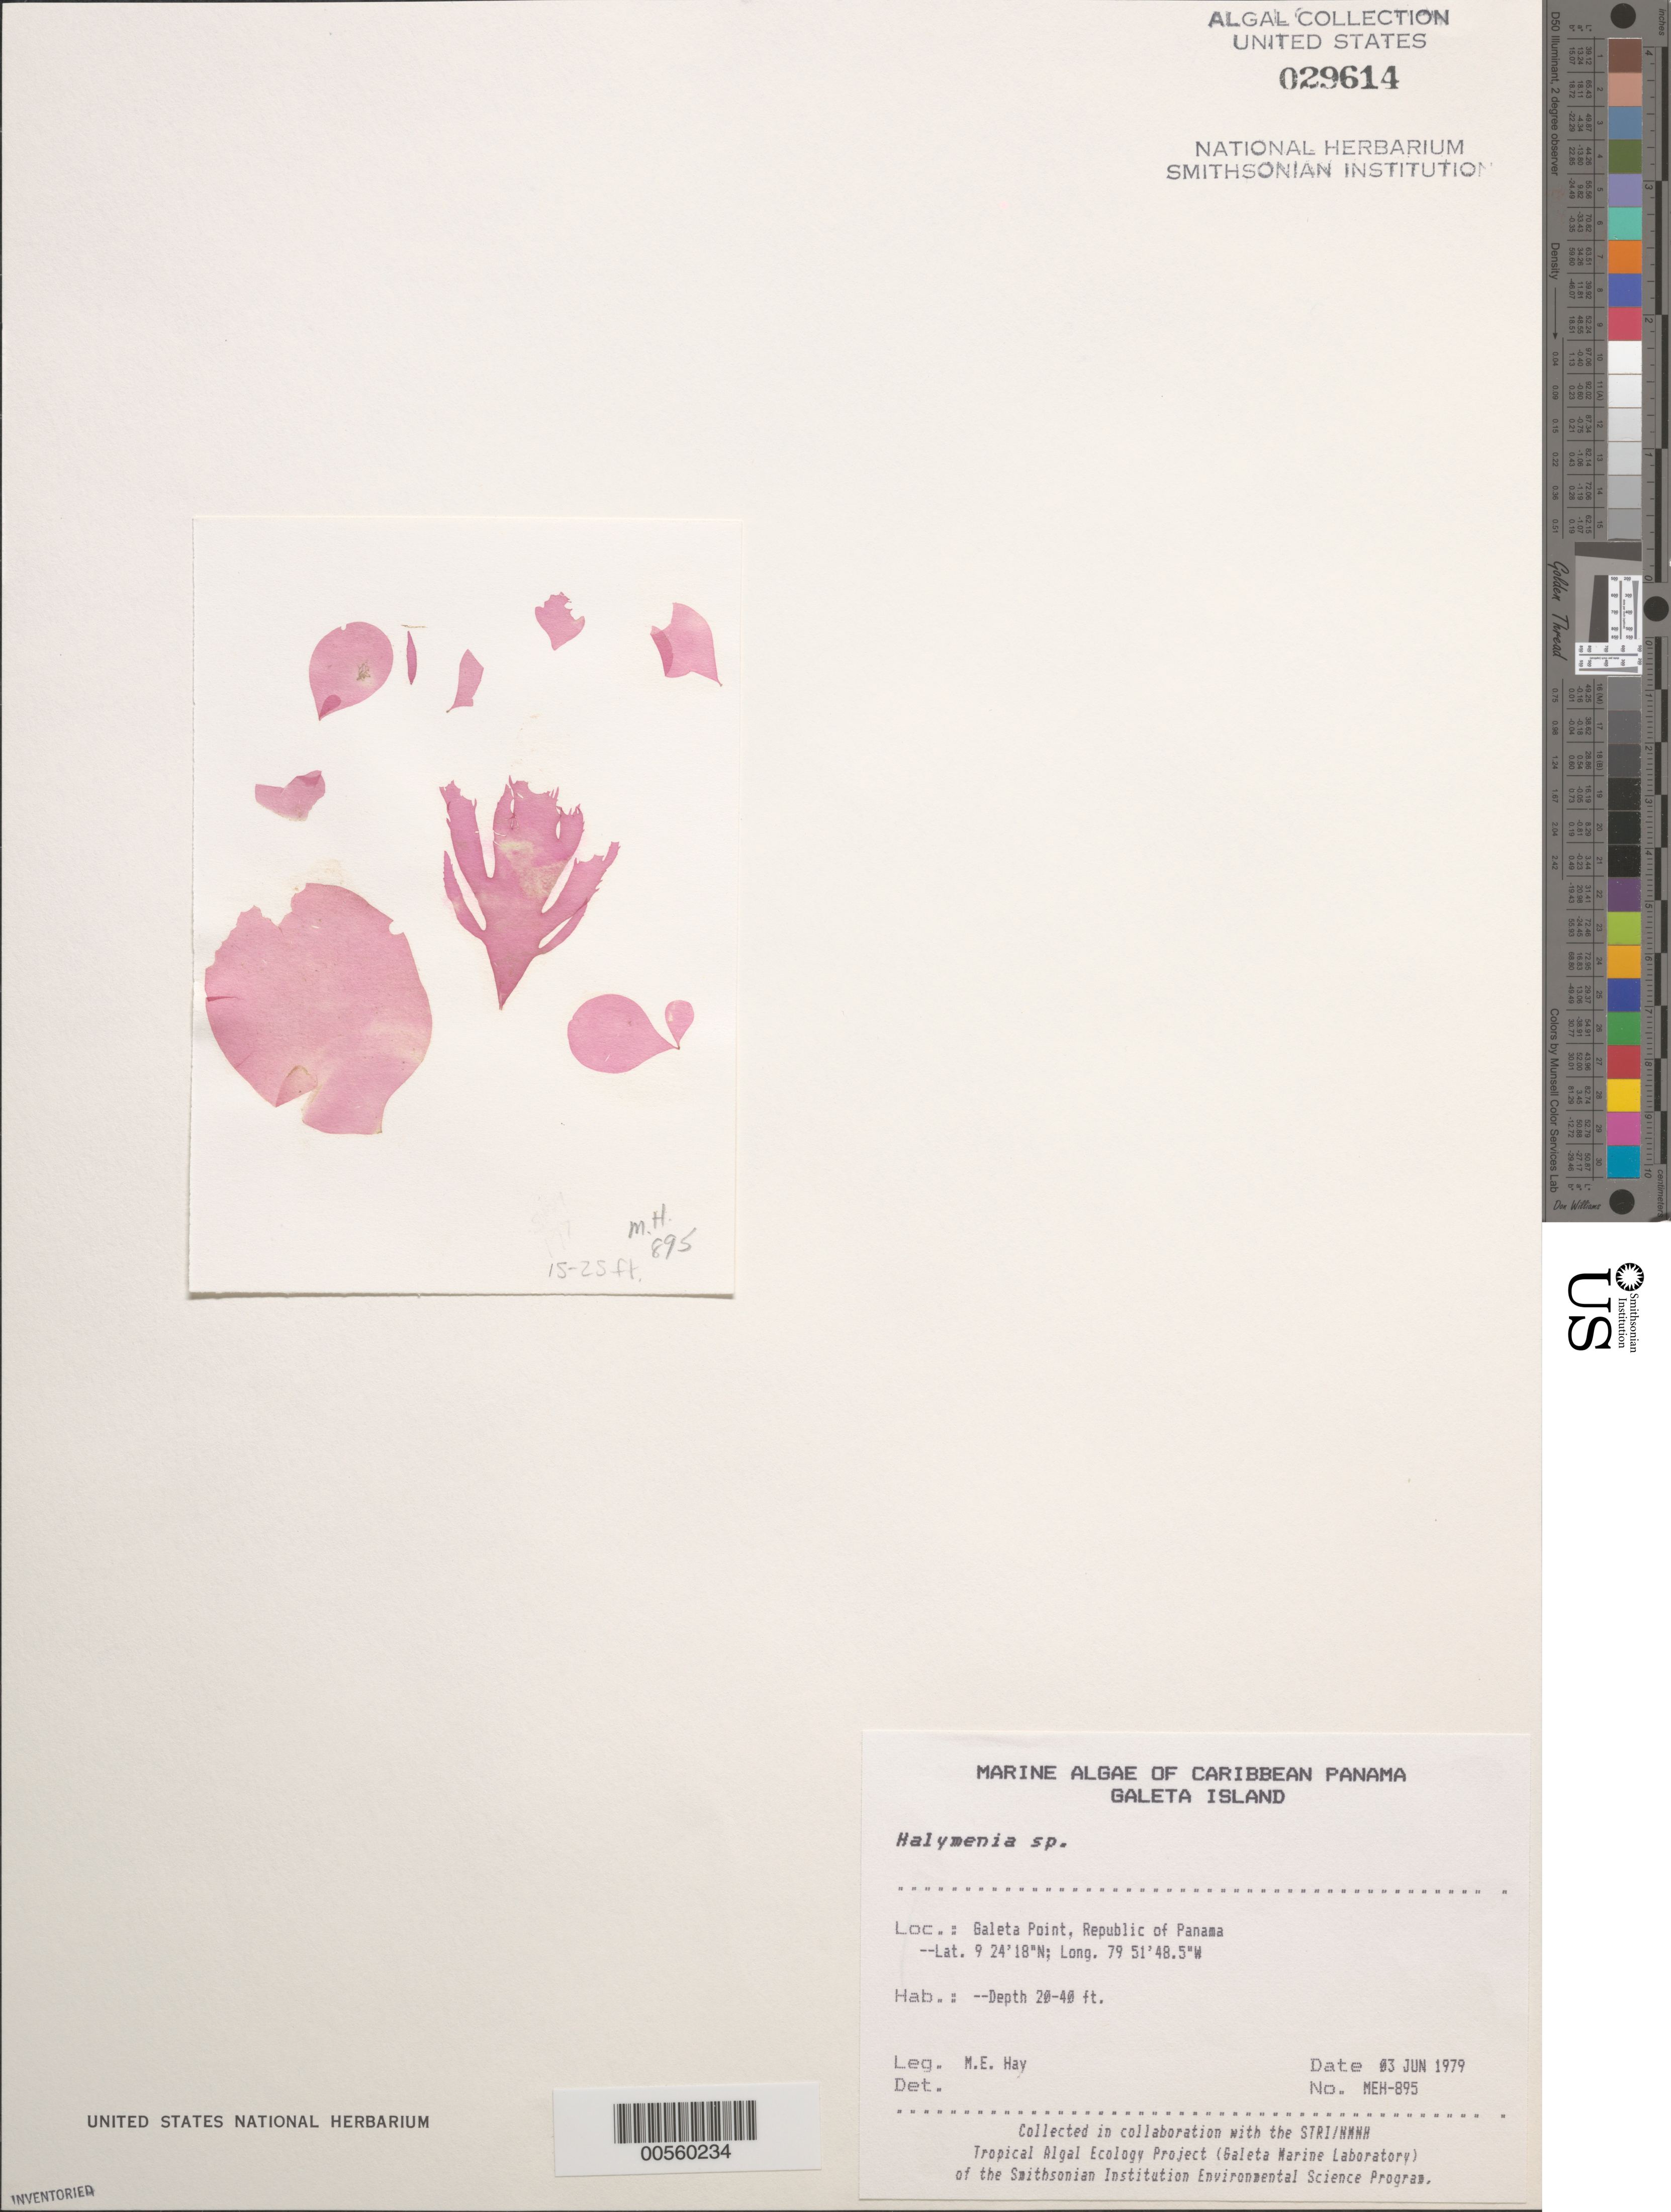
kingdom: Plantae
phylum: Rhodophyta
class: Florideophyceae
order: Halymeniales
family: Halymeniaceae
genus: Halymenia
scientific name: Halymenia sp.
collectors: M. E. Hay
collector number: MEH-895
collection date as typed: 03 Jun 1979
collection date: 1979-06-03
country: Panama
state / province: Colón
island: Galeta Island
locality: Galeta Point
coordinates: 9 24' 18" N, 79 51' 48.5" W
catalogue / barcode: US 29614